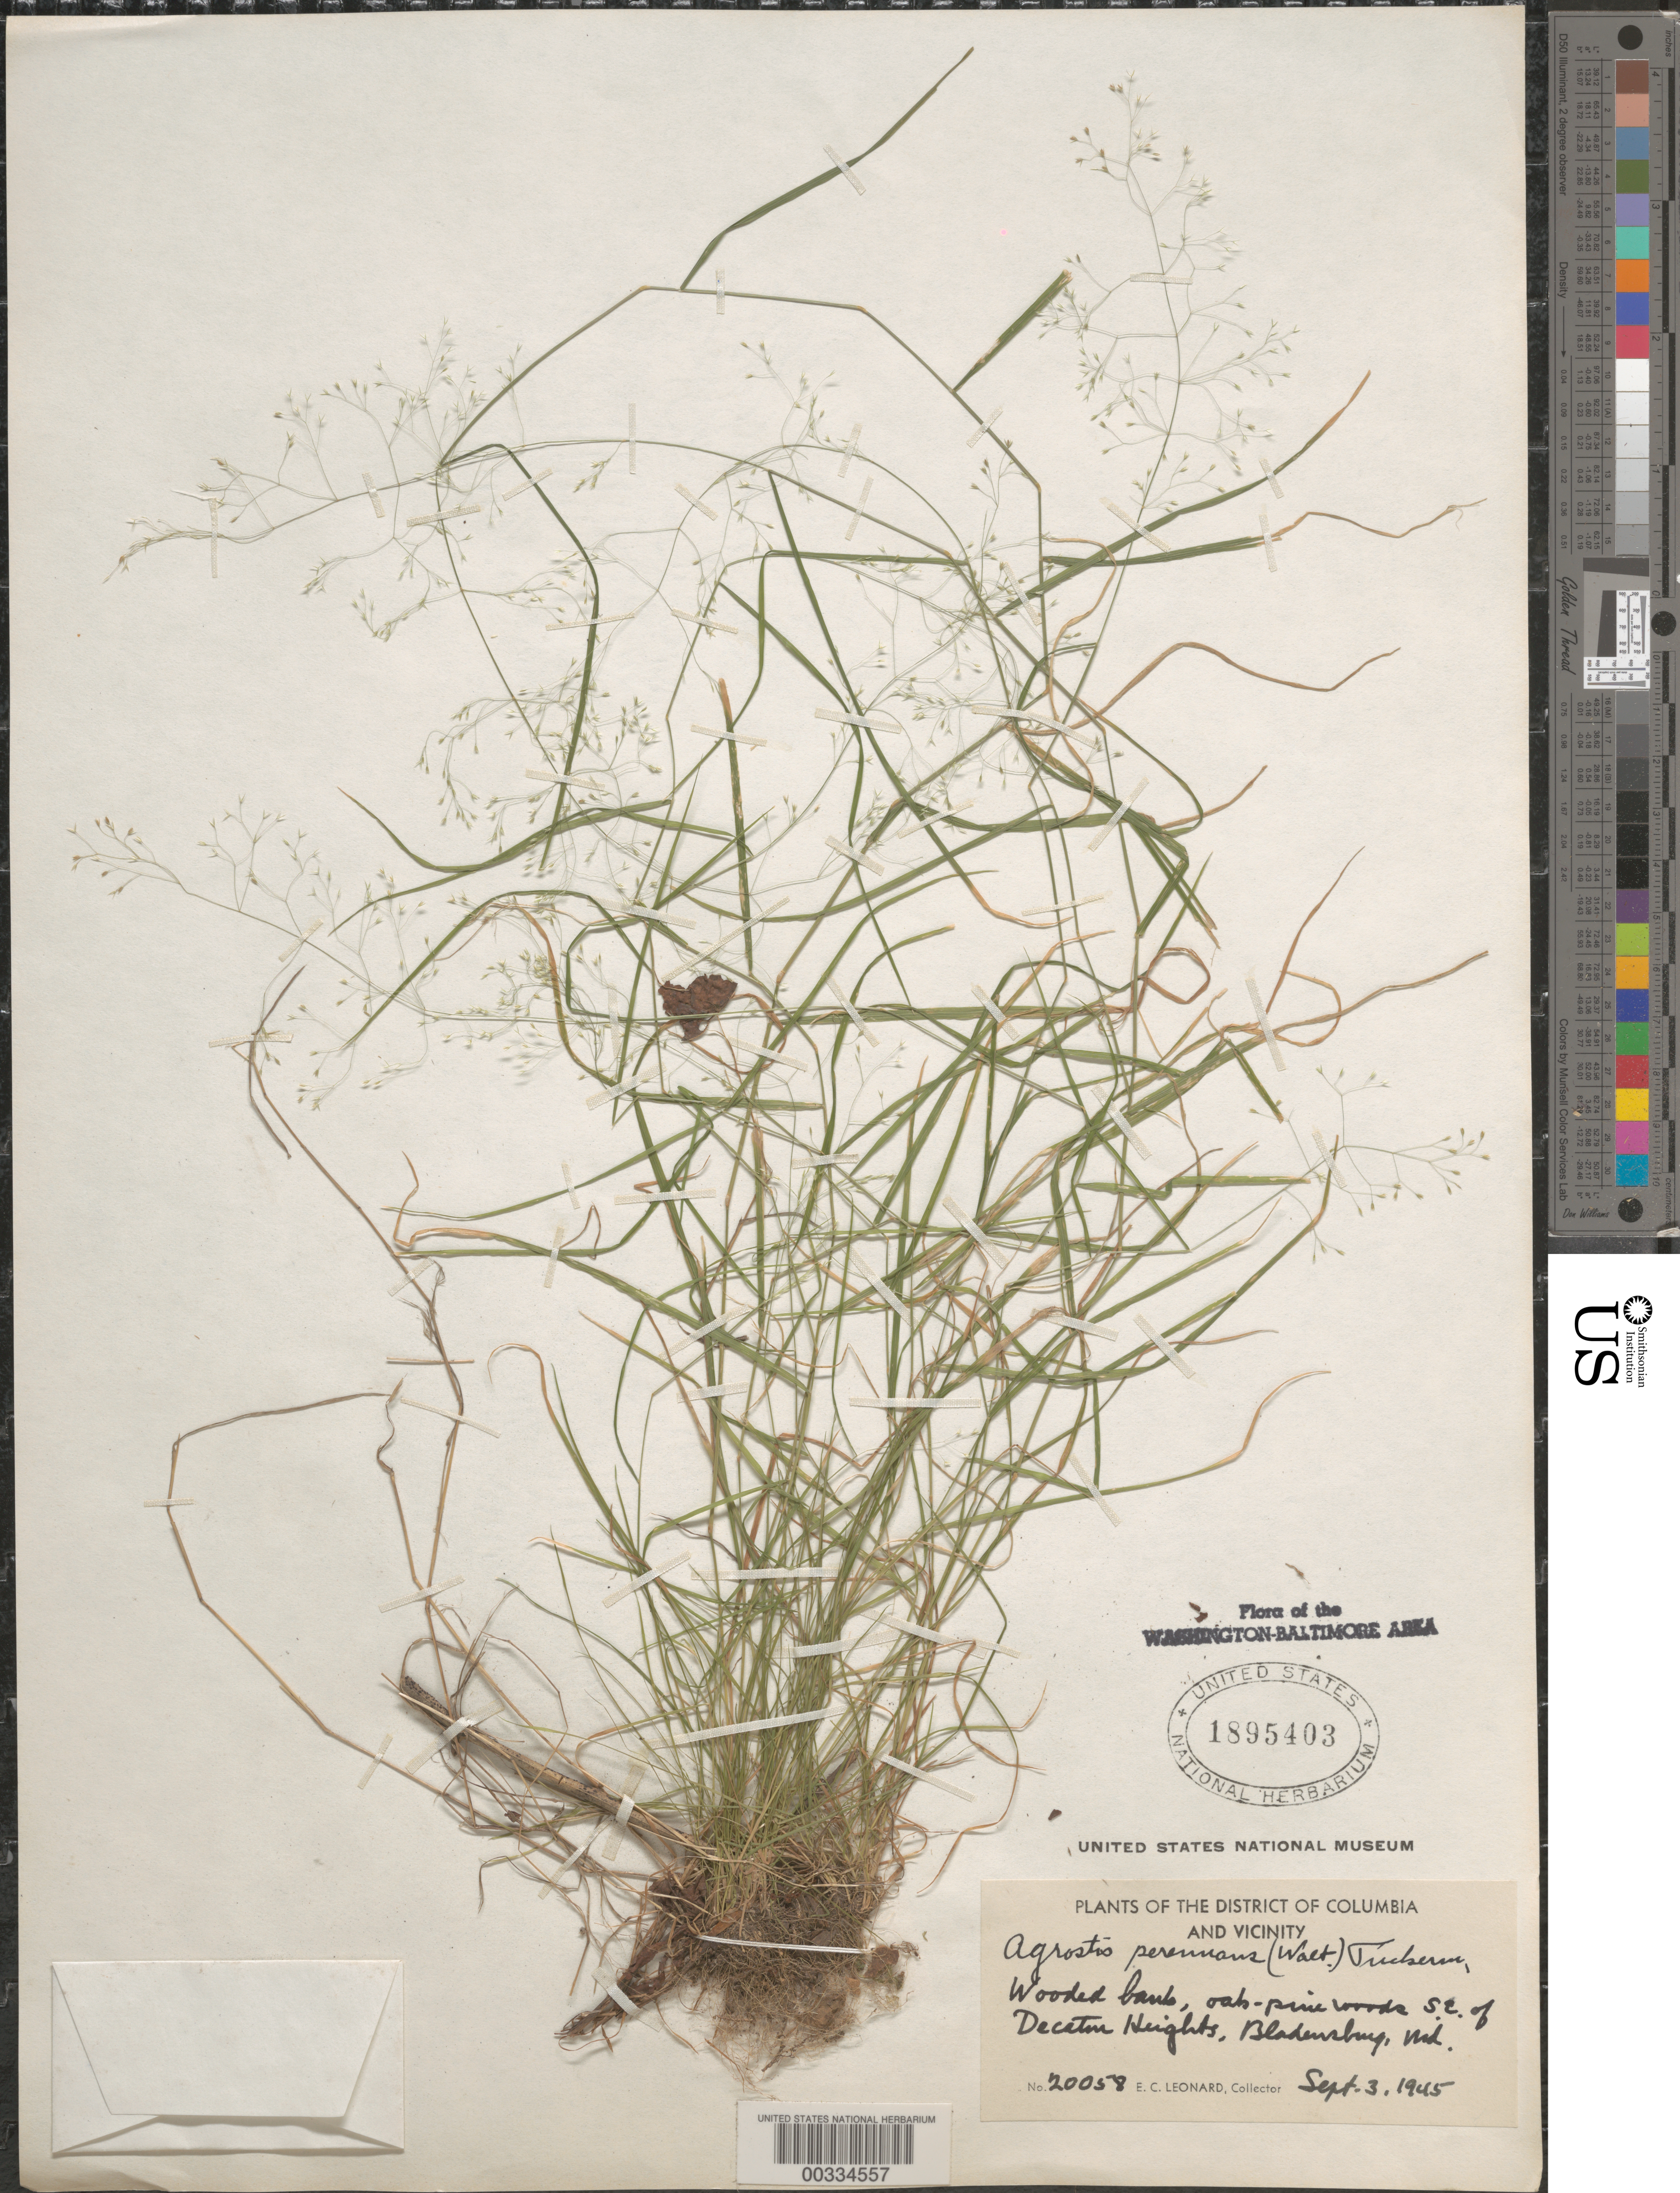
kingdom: Plantae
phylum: Tracheophyta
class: Liliopsida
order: Poales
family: Poaceae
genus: Agrostis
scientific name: Agrostis perennans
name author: (Walter) Tuck.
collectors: E. C. Leonard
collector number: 20058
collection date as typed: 03 Sep 1945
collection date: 1945-09-03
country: United States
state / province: Maryland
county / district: Prince George's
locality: Southeast of Decatur Heights, Bladensburg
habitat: Wooded banks, oak pine woods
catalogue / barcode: US 1895403